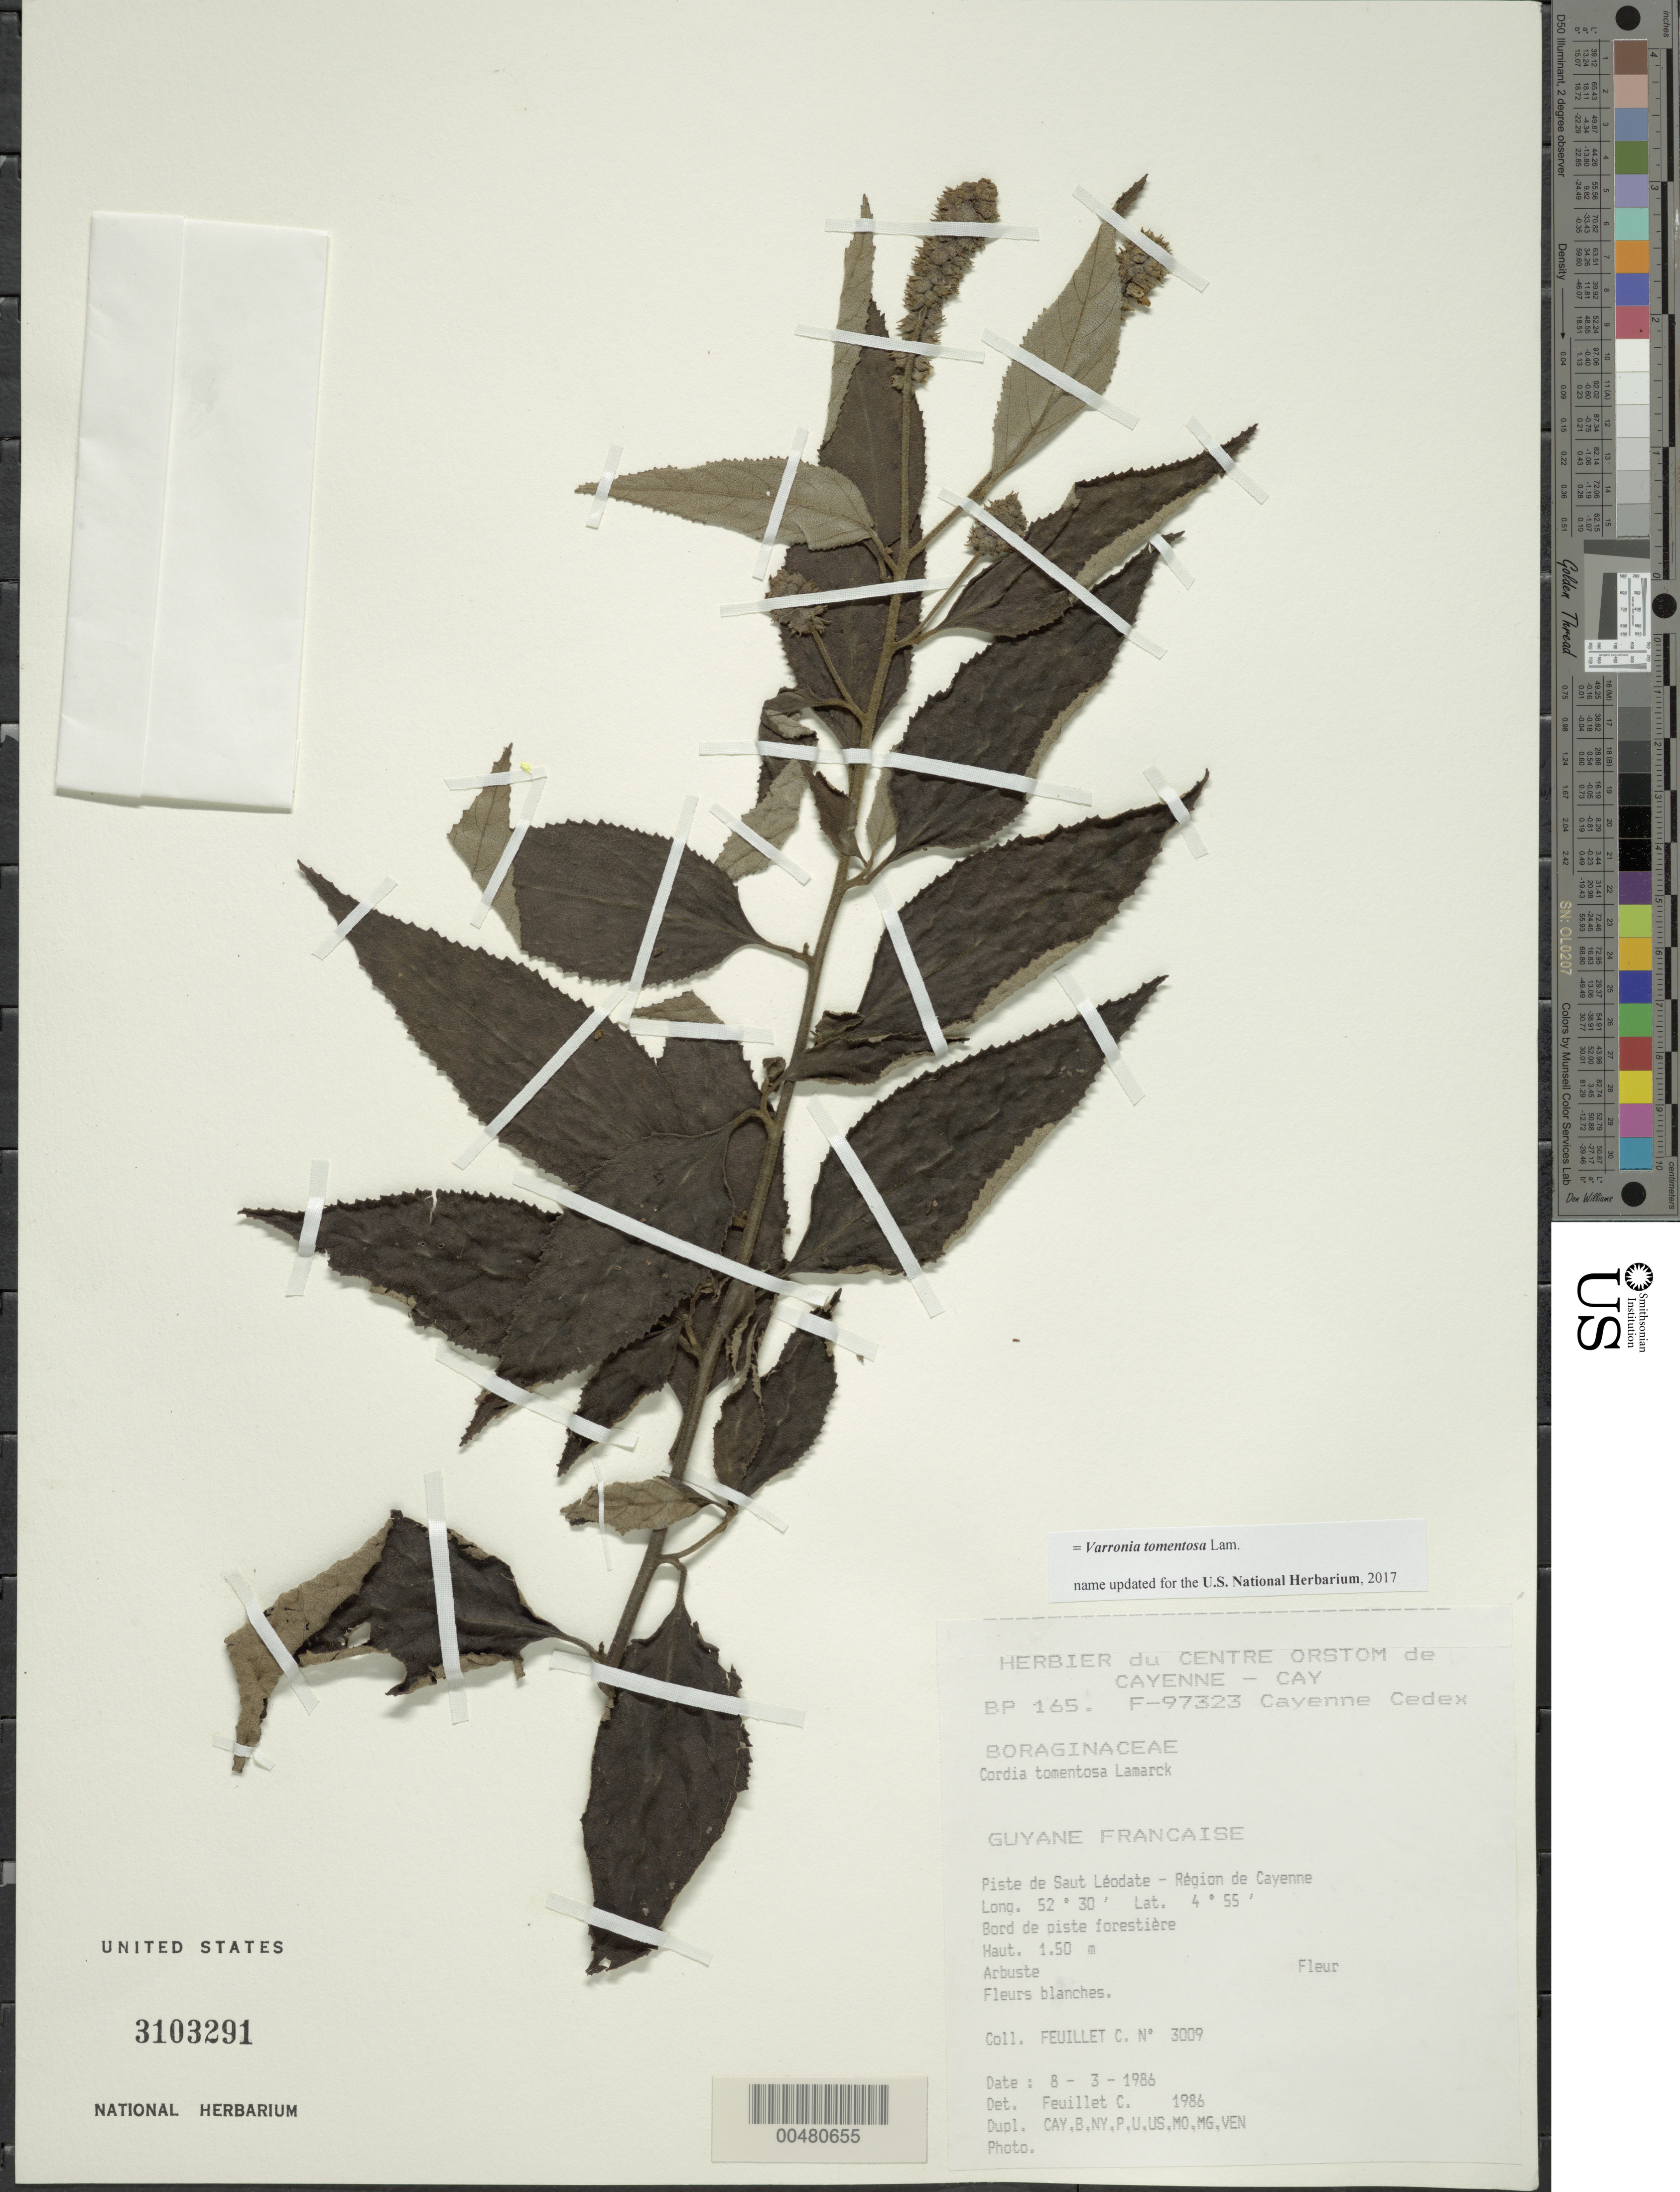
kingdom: Plantae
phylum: Tracheophyta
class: Magnoliopsida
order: Boraginales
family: Cordiaceae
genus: Varronia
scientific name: Varronia tomentosa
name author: Lam.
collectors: C. Feuillet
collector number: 3009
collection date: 1986-03-08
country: French Guiana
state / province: Cayenne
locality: Guyane Francaise. Piste de Saut Léodate - Région de Cayenne.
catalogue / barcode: US 3103291